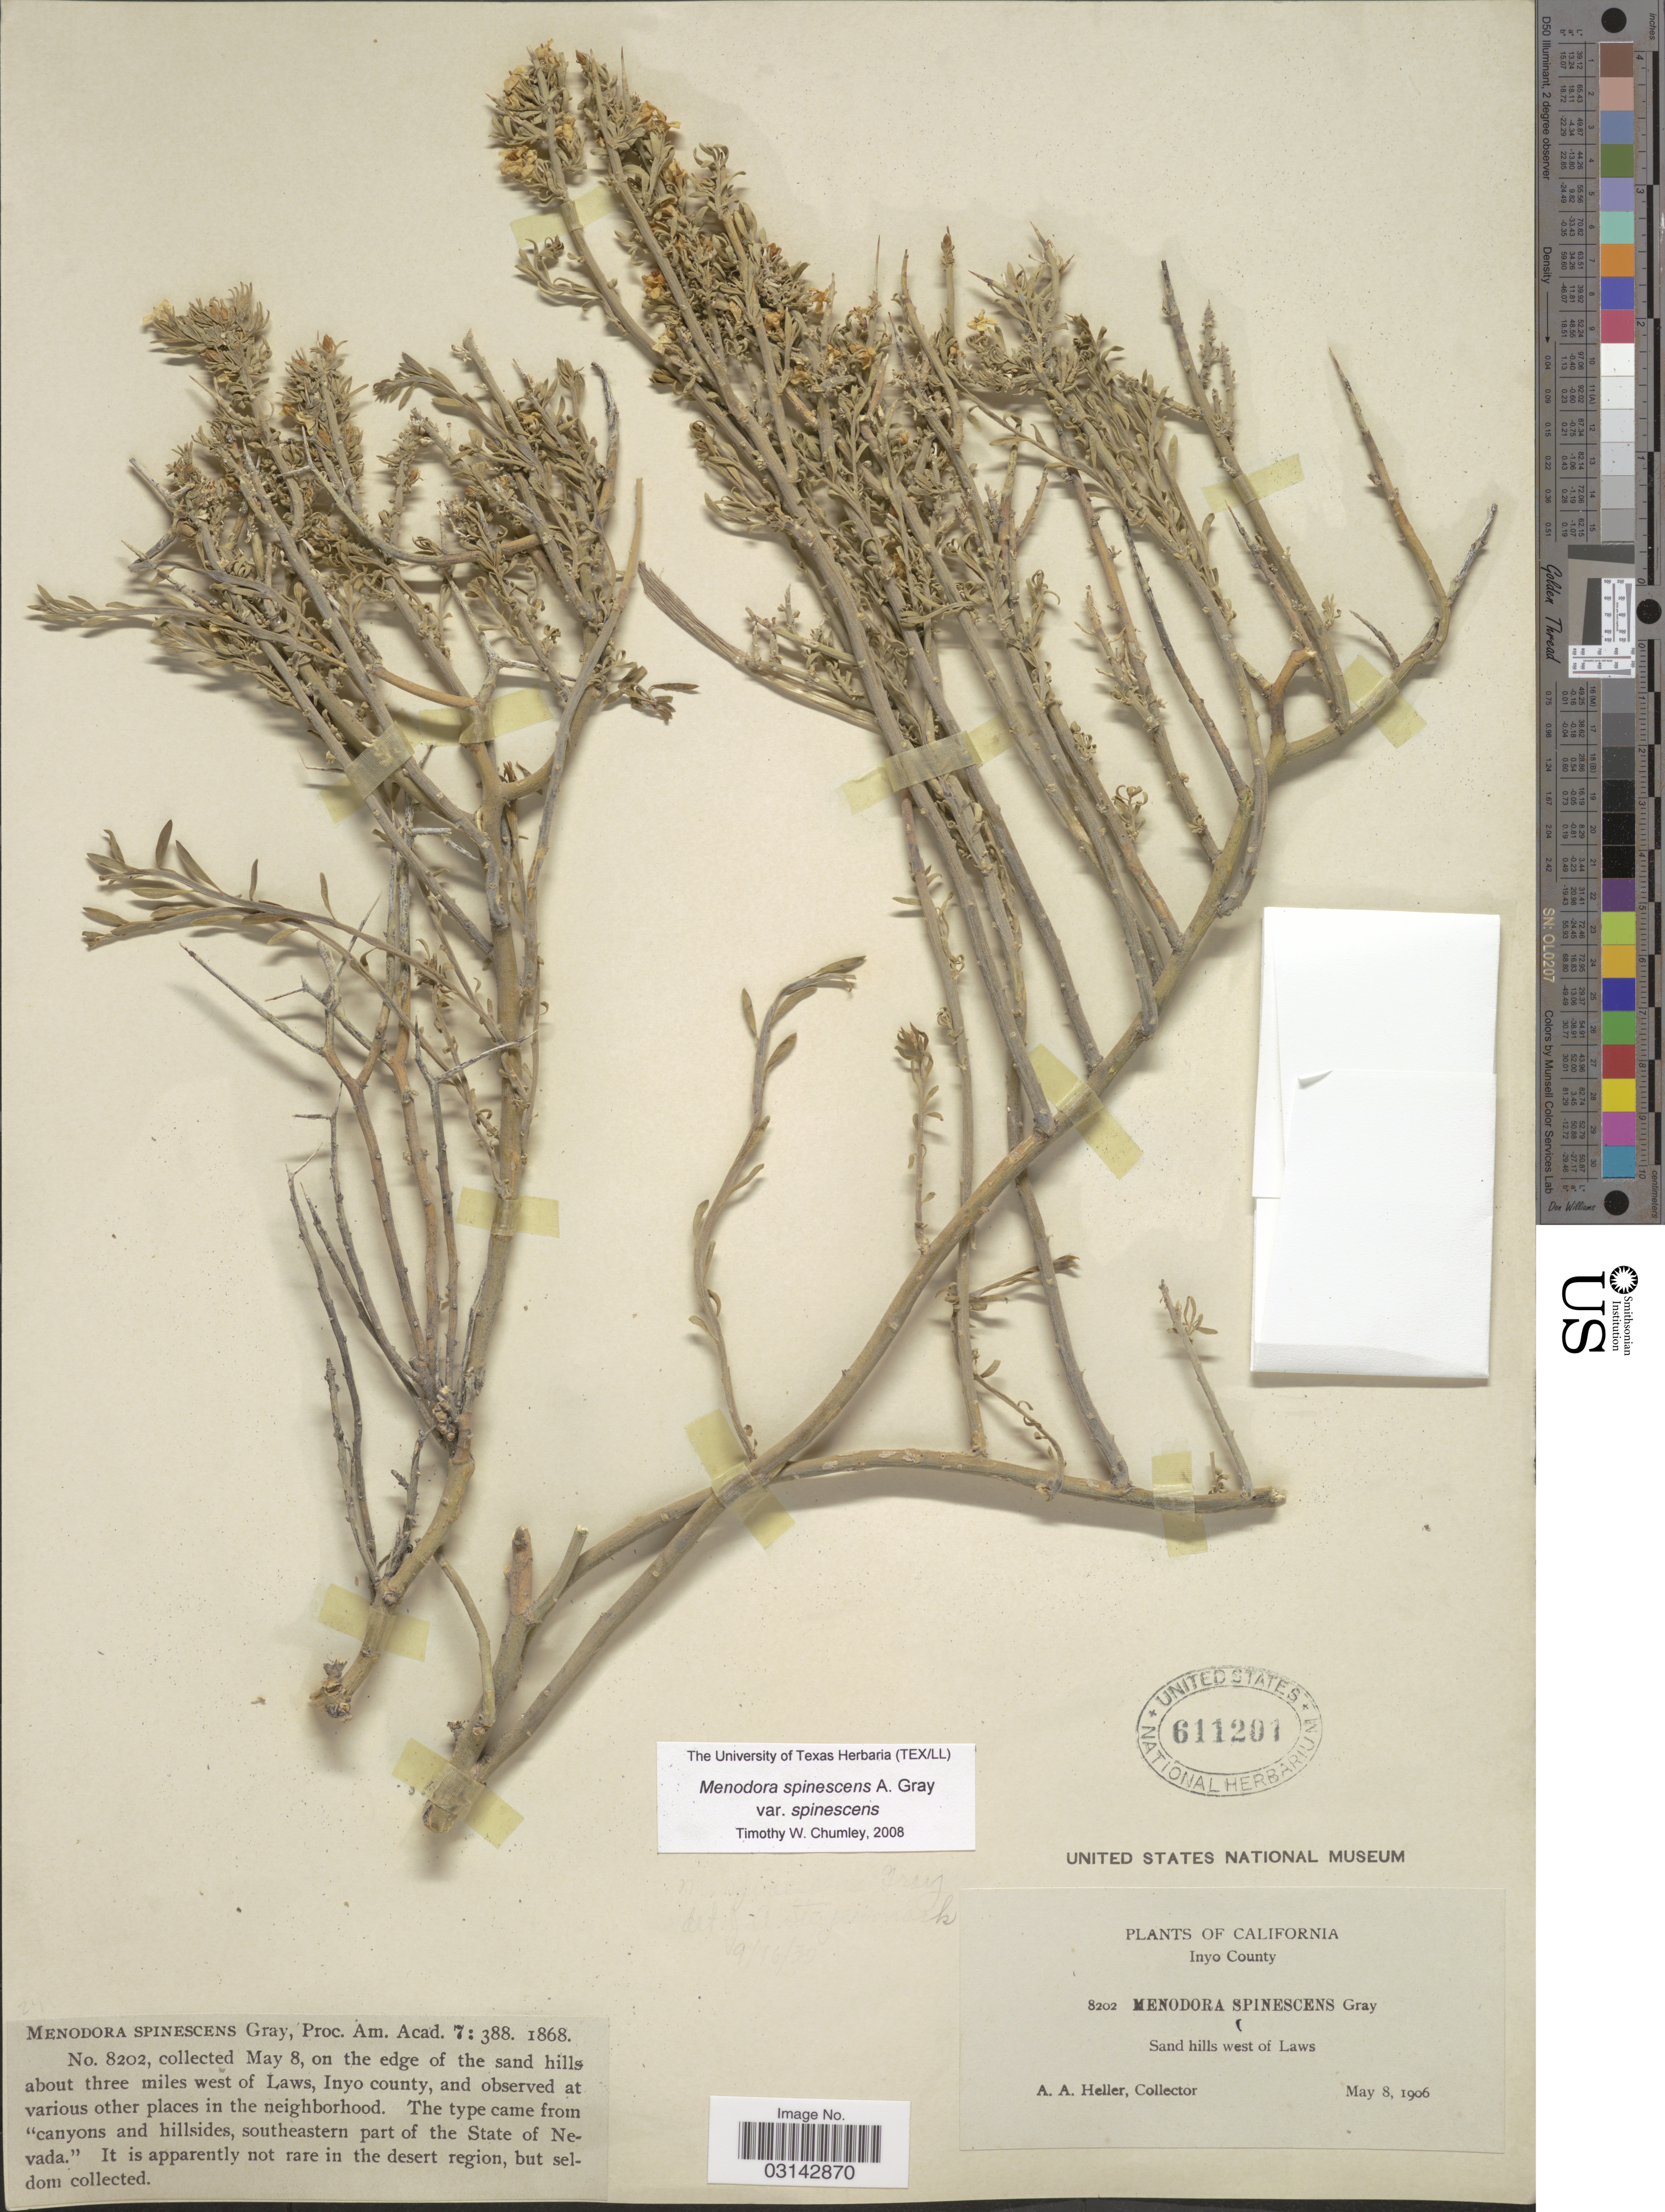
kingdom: Plantae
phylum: Tracheophyta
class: Magnoliopsida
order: Lamiales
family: Oleaceae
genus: Menodora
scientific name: Menodora spinescens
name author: A. Gray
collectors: A. A. Heller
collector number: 8202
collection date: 1906-05-08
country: United States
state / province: California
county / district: Inyo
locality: Inyo County. On the edge of the sand hills about three miles west of Laws.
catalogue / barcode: US 611201